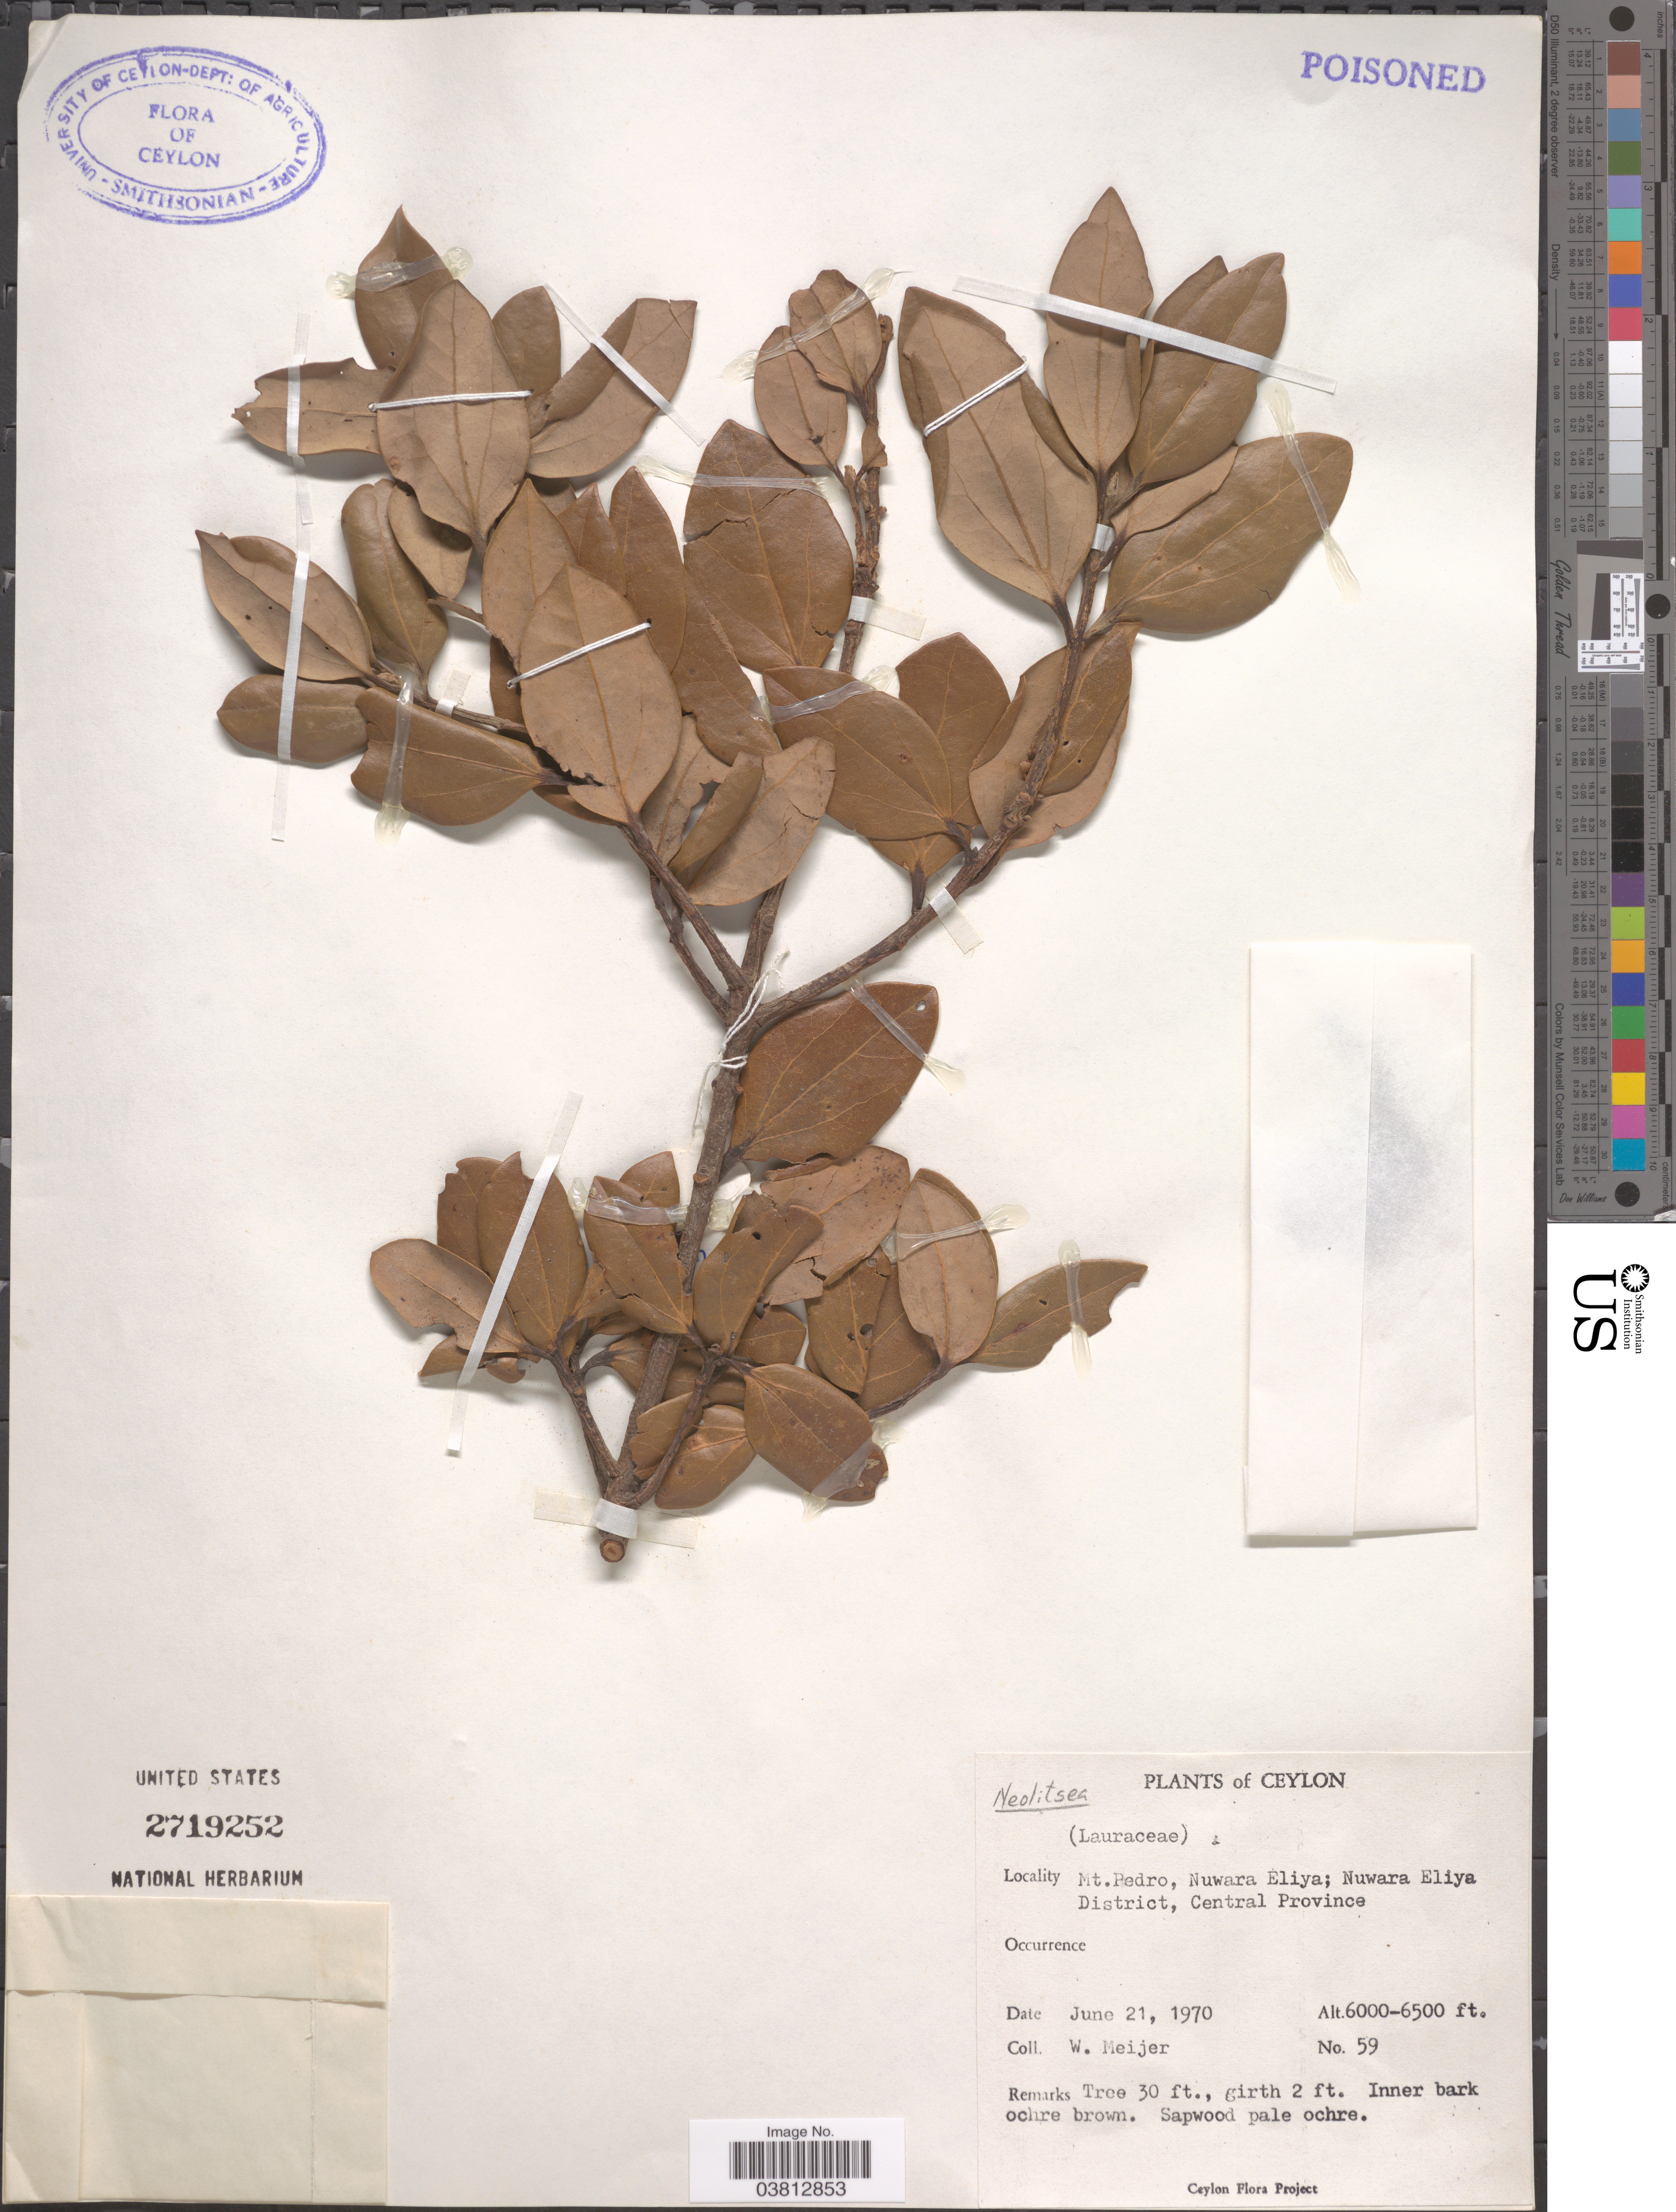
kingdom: Plantae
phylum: Tracheophyta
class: Magnoliopsida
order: Laurales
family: Lauraceae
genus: Neolitsea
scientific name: Neolitsea sp.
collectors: W. Meijer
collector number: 59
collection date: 1970-06-21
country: Sri Lanka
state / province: Central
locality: Ceylon. Mt. Pedro, Nuwara Eliya; Nuwara Eliya District.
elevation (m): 1829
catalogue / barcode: US 2719252